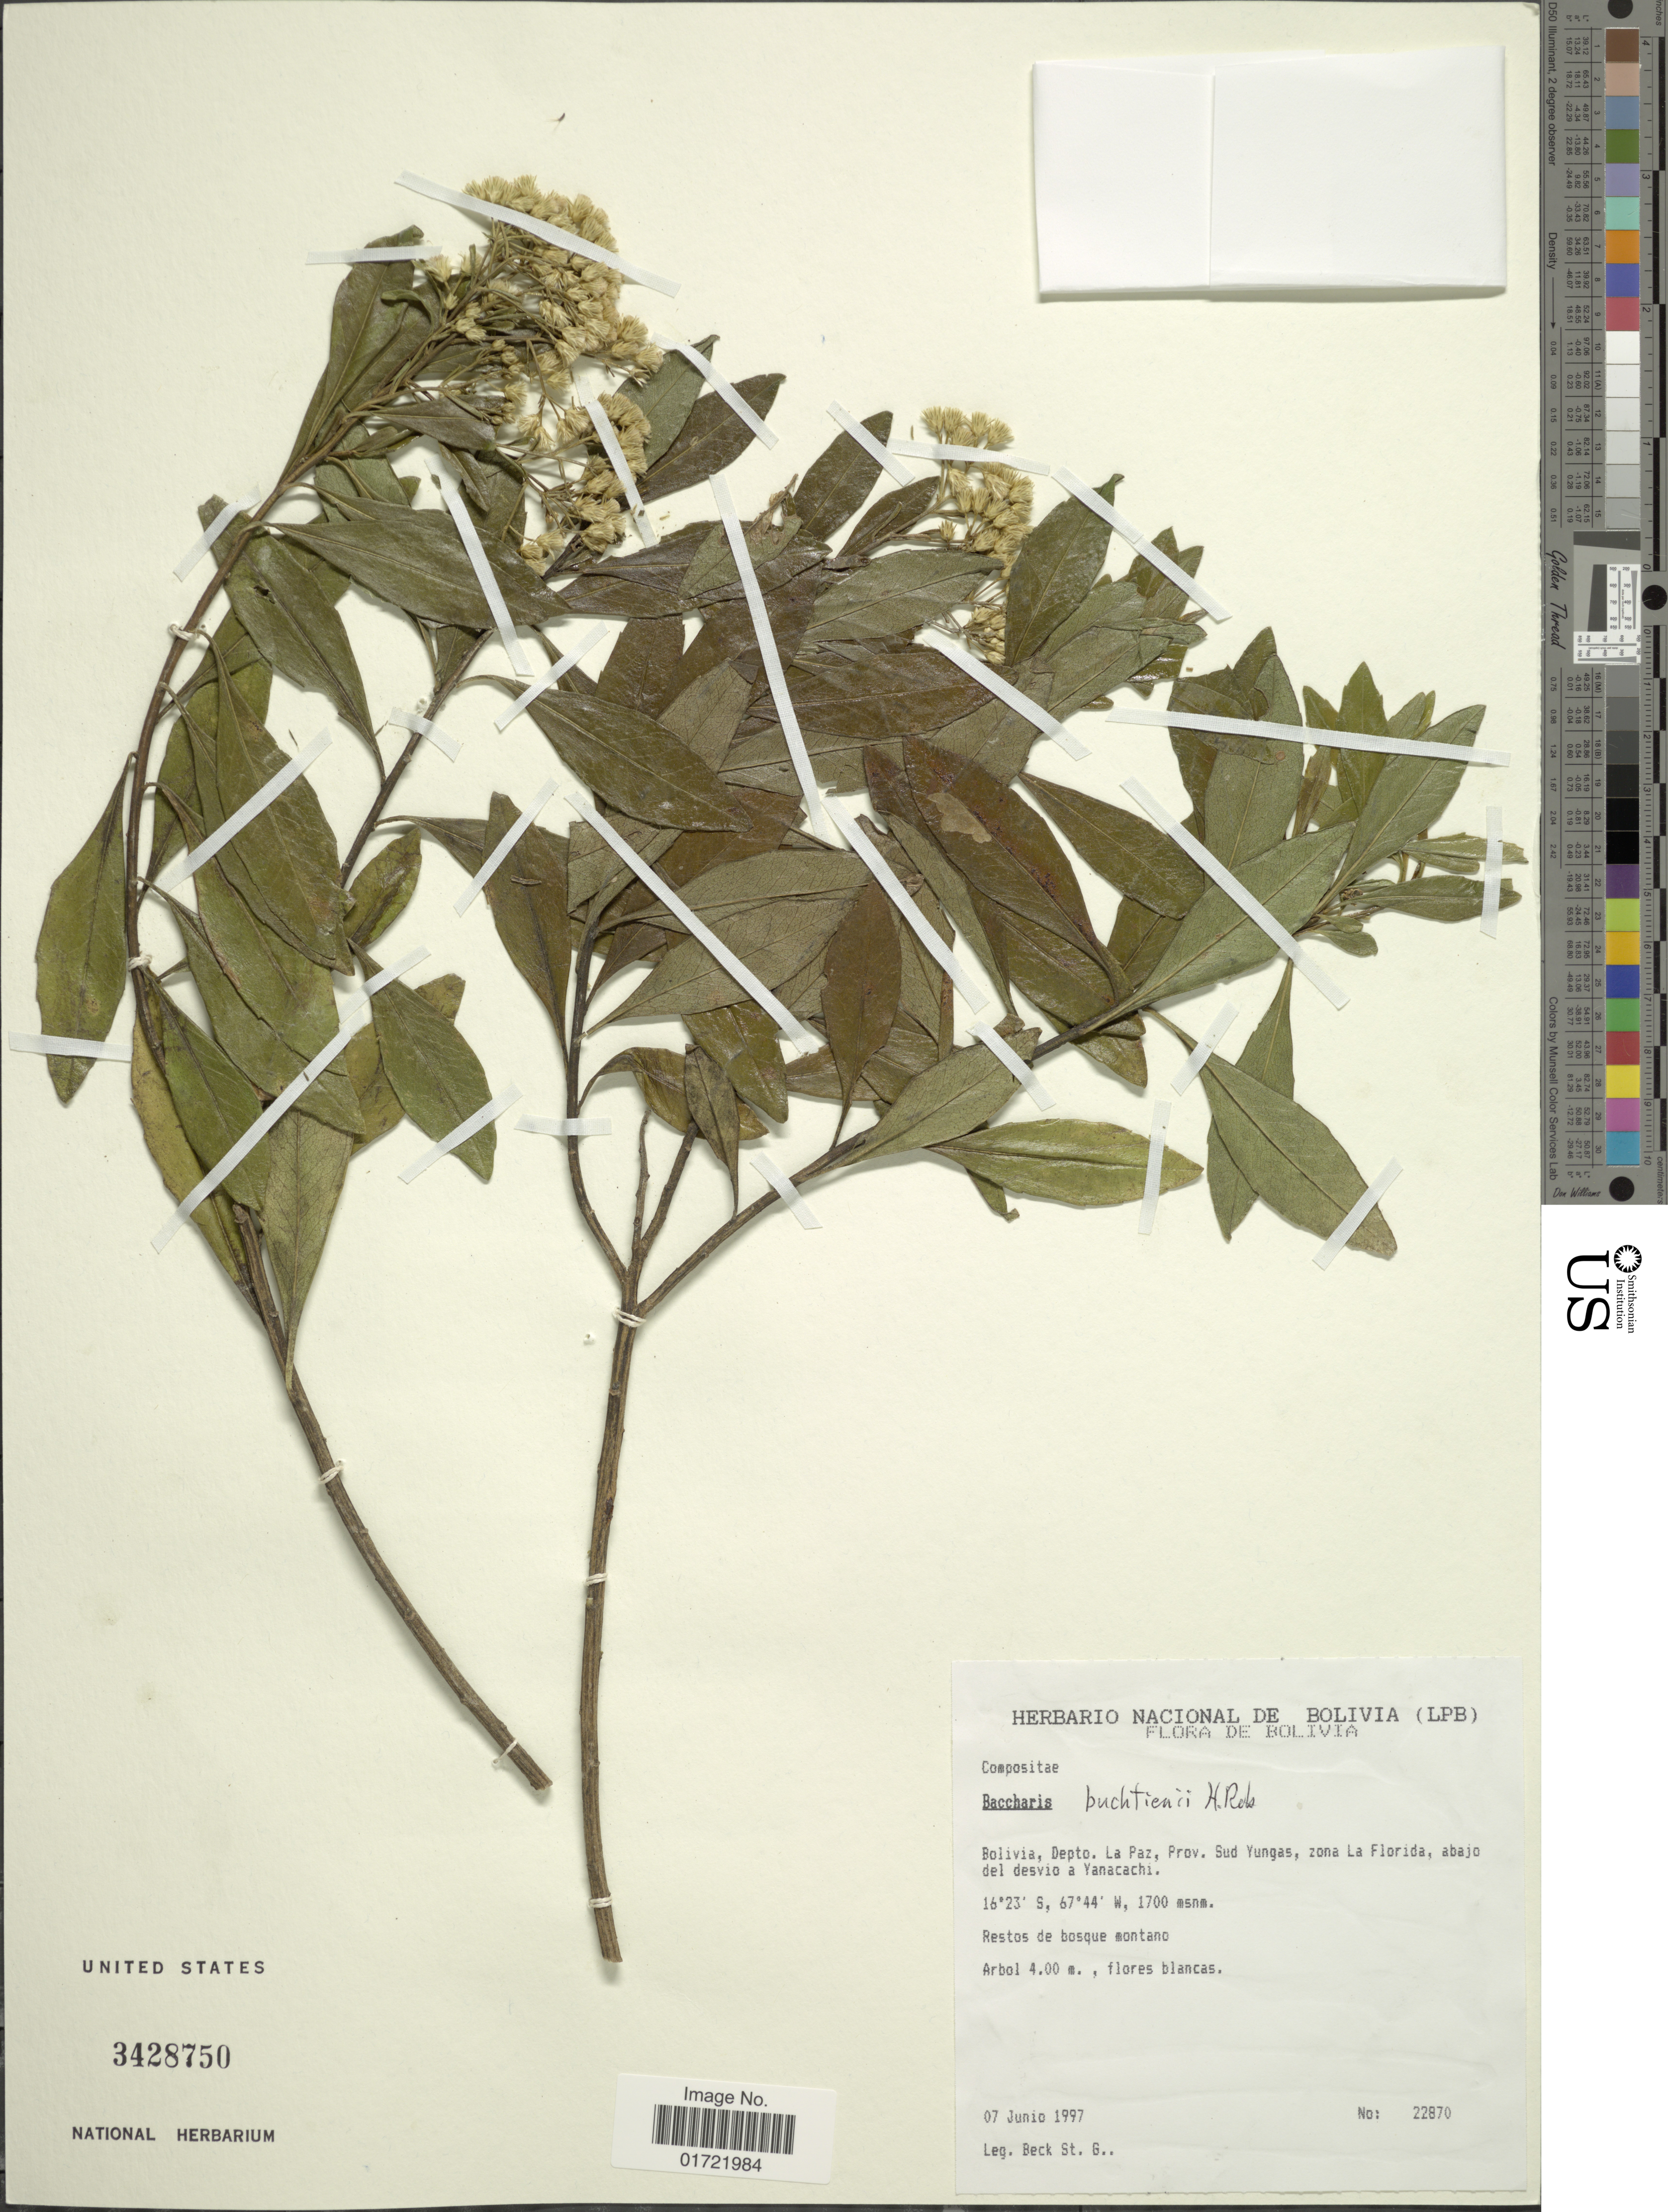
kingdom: Plantae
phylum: Tracheophyta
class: Magnoliopsida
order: Asterales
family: Asteraceae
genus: Baccharis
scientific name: Baccharis buchtienii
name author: H. Rob.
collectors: S. G. Beck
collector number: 22870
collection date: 1997-06-07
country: Bolivia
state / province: La Paz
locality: Prov. Sud Yungas, zona la Florida, abajo del desivo a Yanacachi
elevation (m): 1700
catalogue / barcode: US 3428750